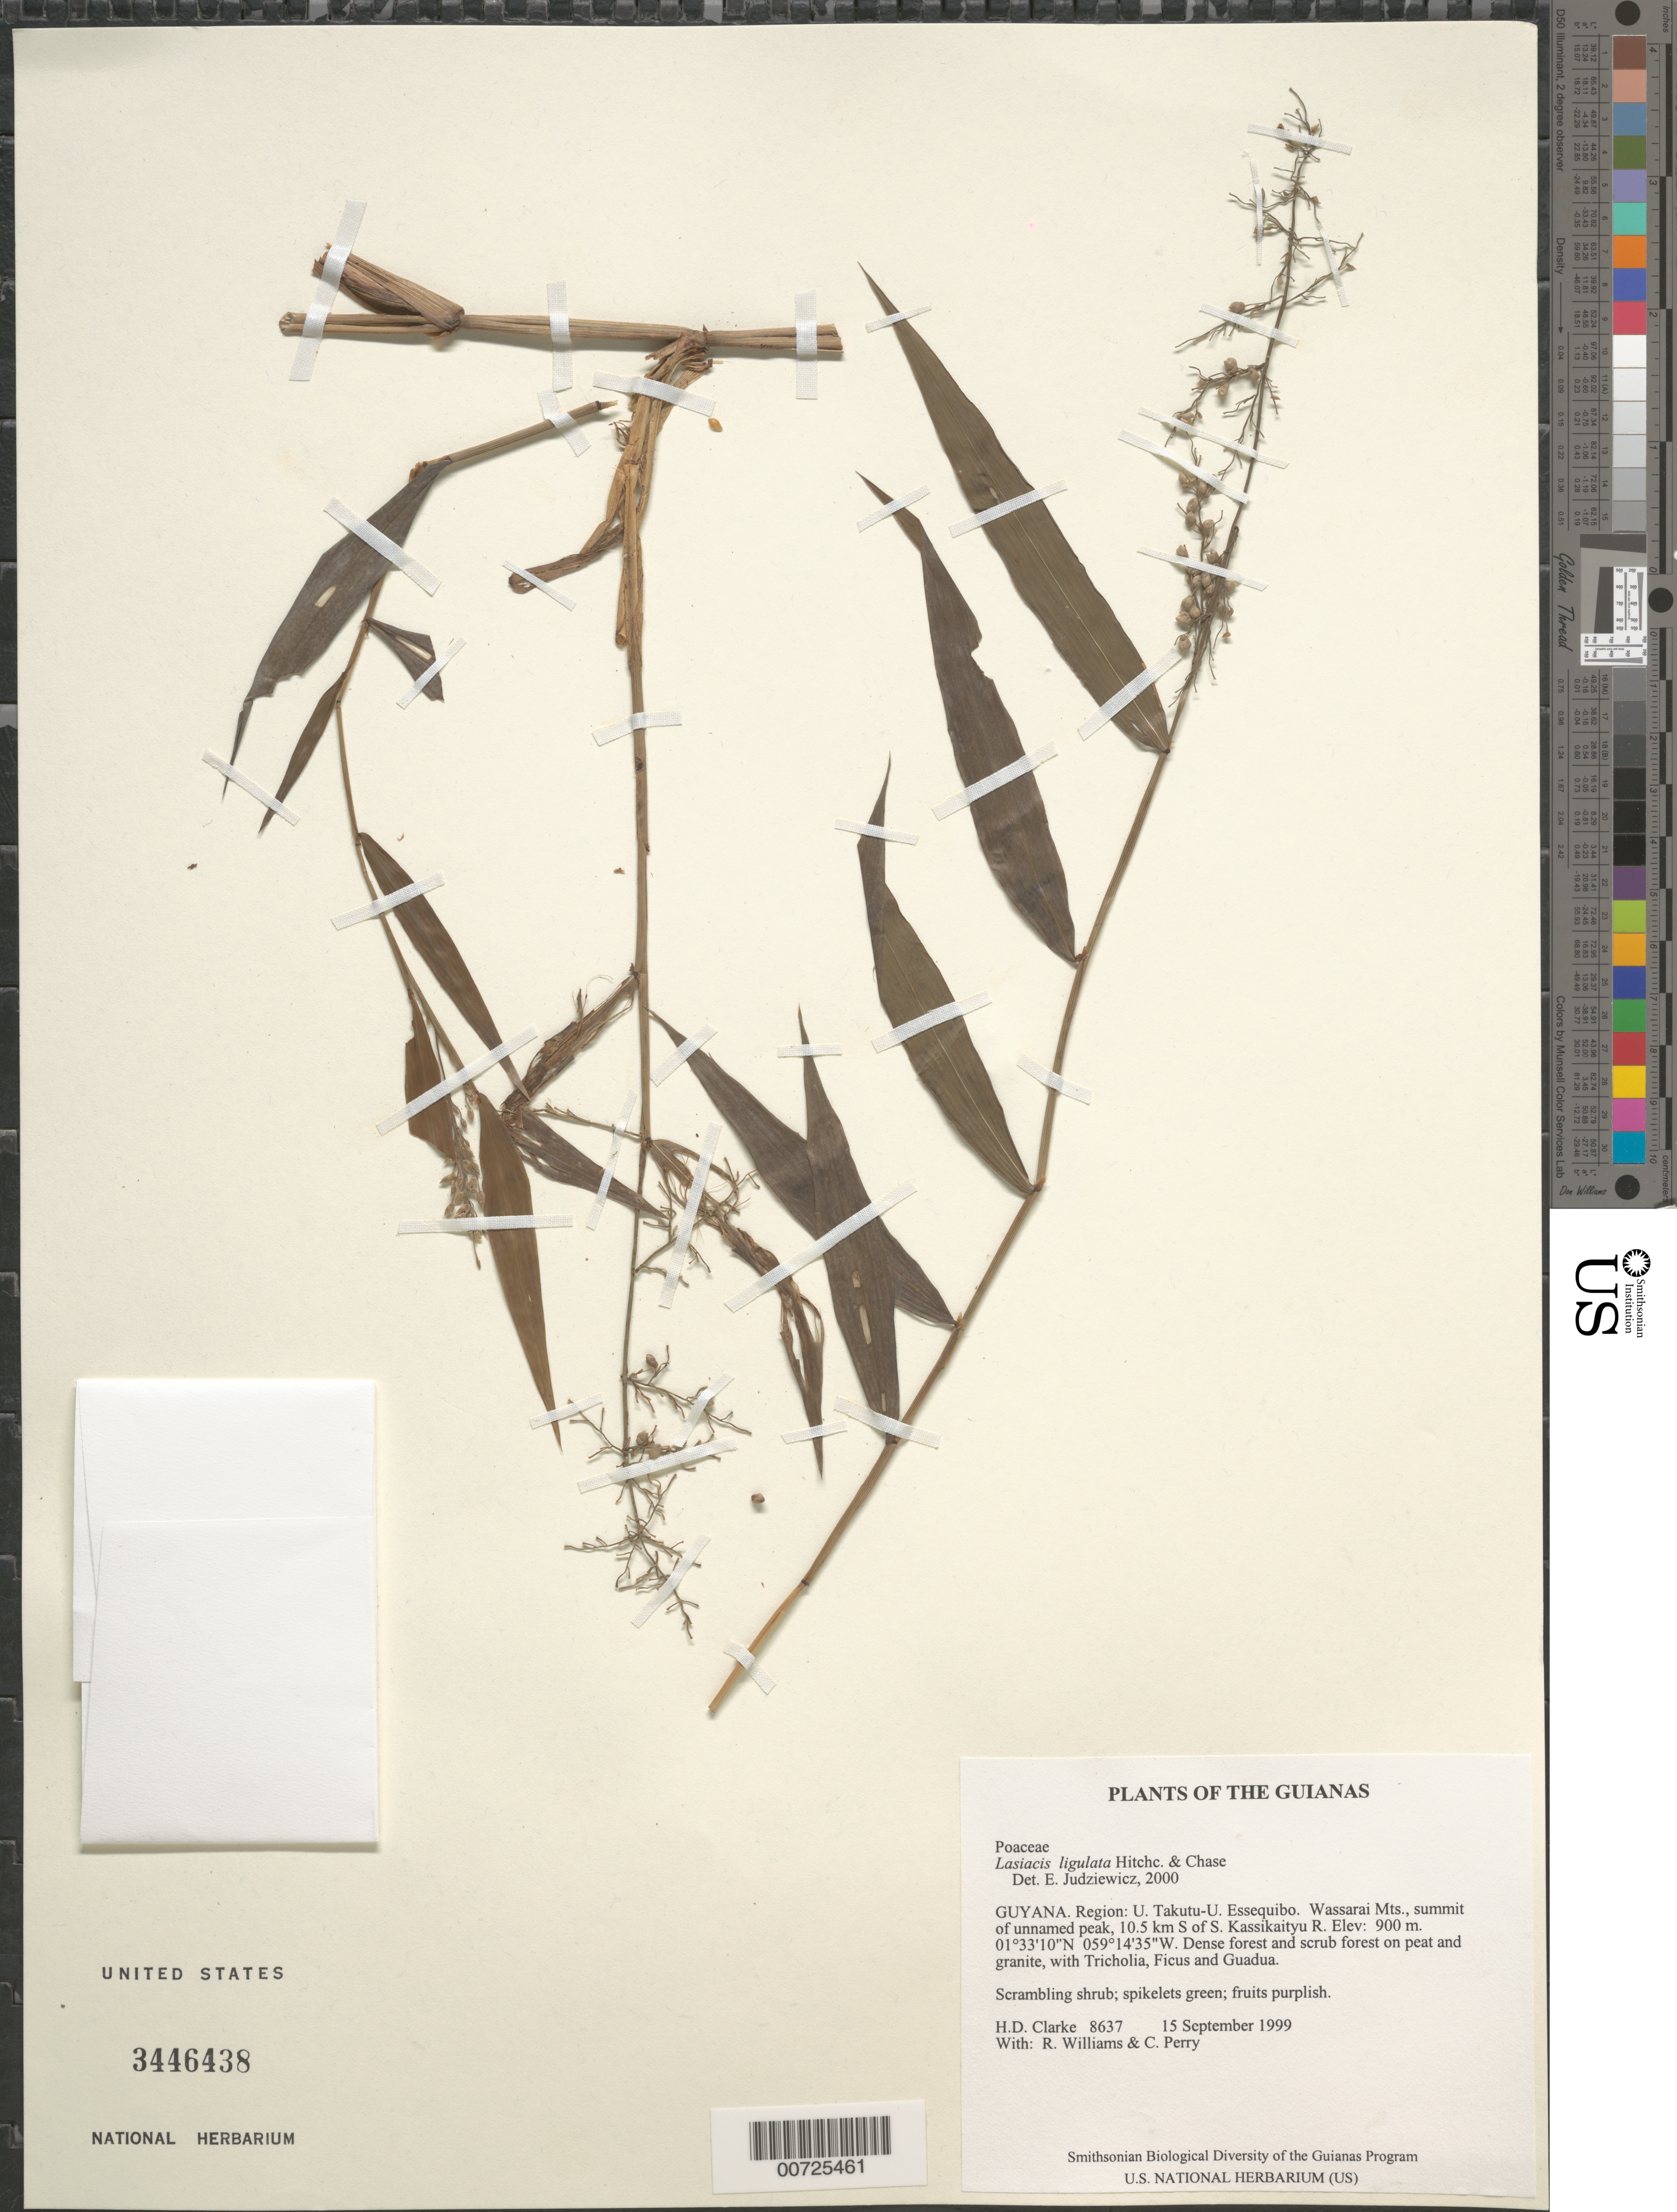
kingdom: Plantae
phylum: Tracheophyta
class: Liliopsida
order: Poales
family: Poaceae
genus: Lasiacis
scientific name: Lasiacis ligulata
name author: Hitchc. & Chase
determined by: Judziewicz, E. J.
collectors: H. D. Clarke, R. Williams & C. Perry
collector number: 8637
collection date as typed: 15 September 1999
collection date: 1999-09-15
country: Guyana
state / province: U. Takutu-U. Essequibo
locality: Wassarai Mts., summit of unnamed peak, 10.5 km S of S. Kassikaityu R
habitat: Dense forest and scrub forest on peat and granite, with Tricholia, Ficus and Guadua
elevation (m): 900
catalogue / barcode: US 3446438